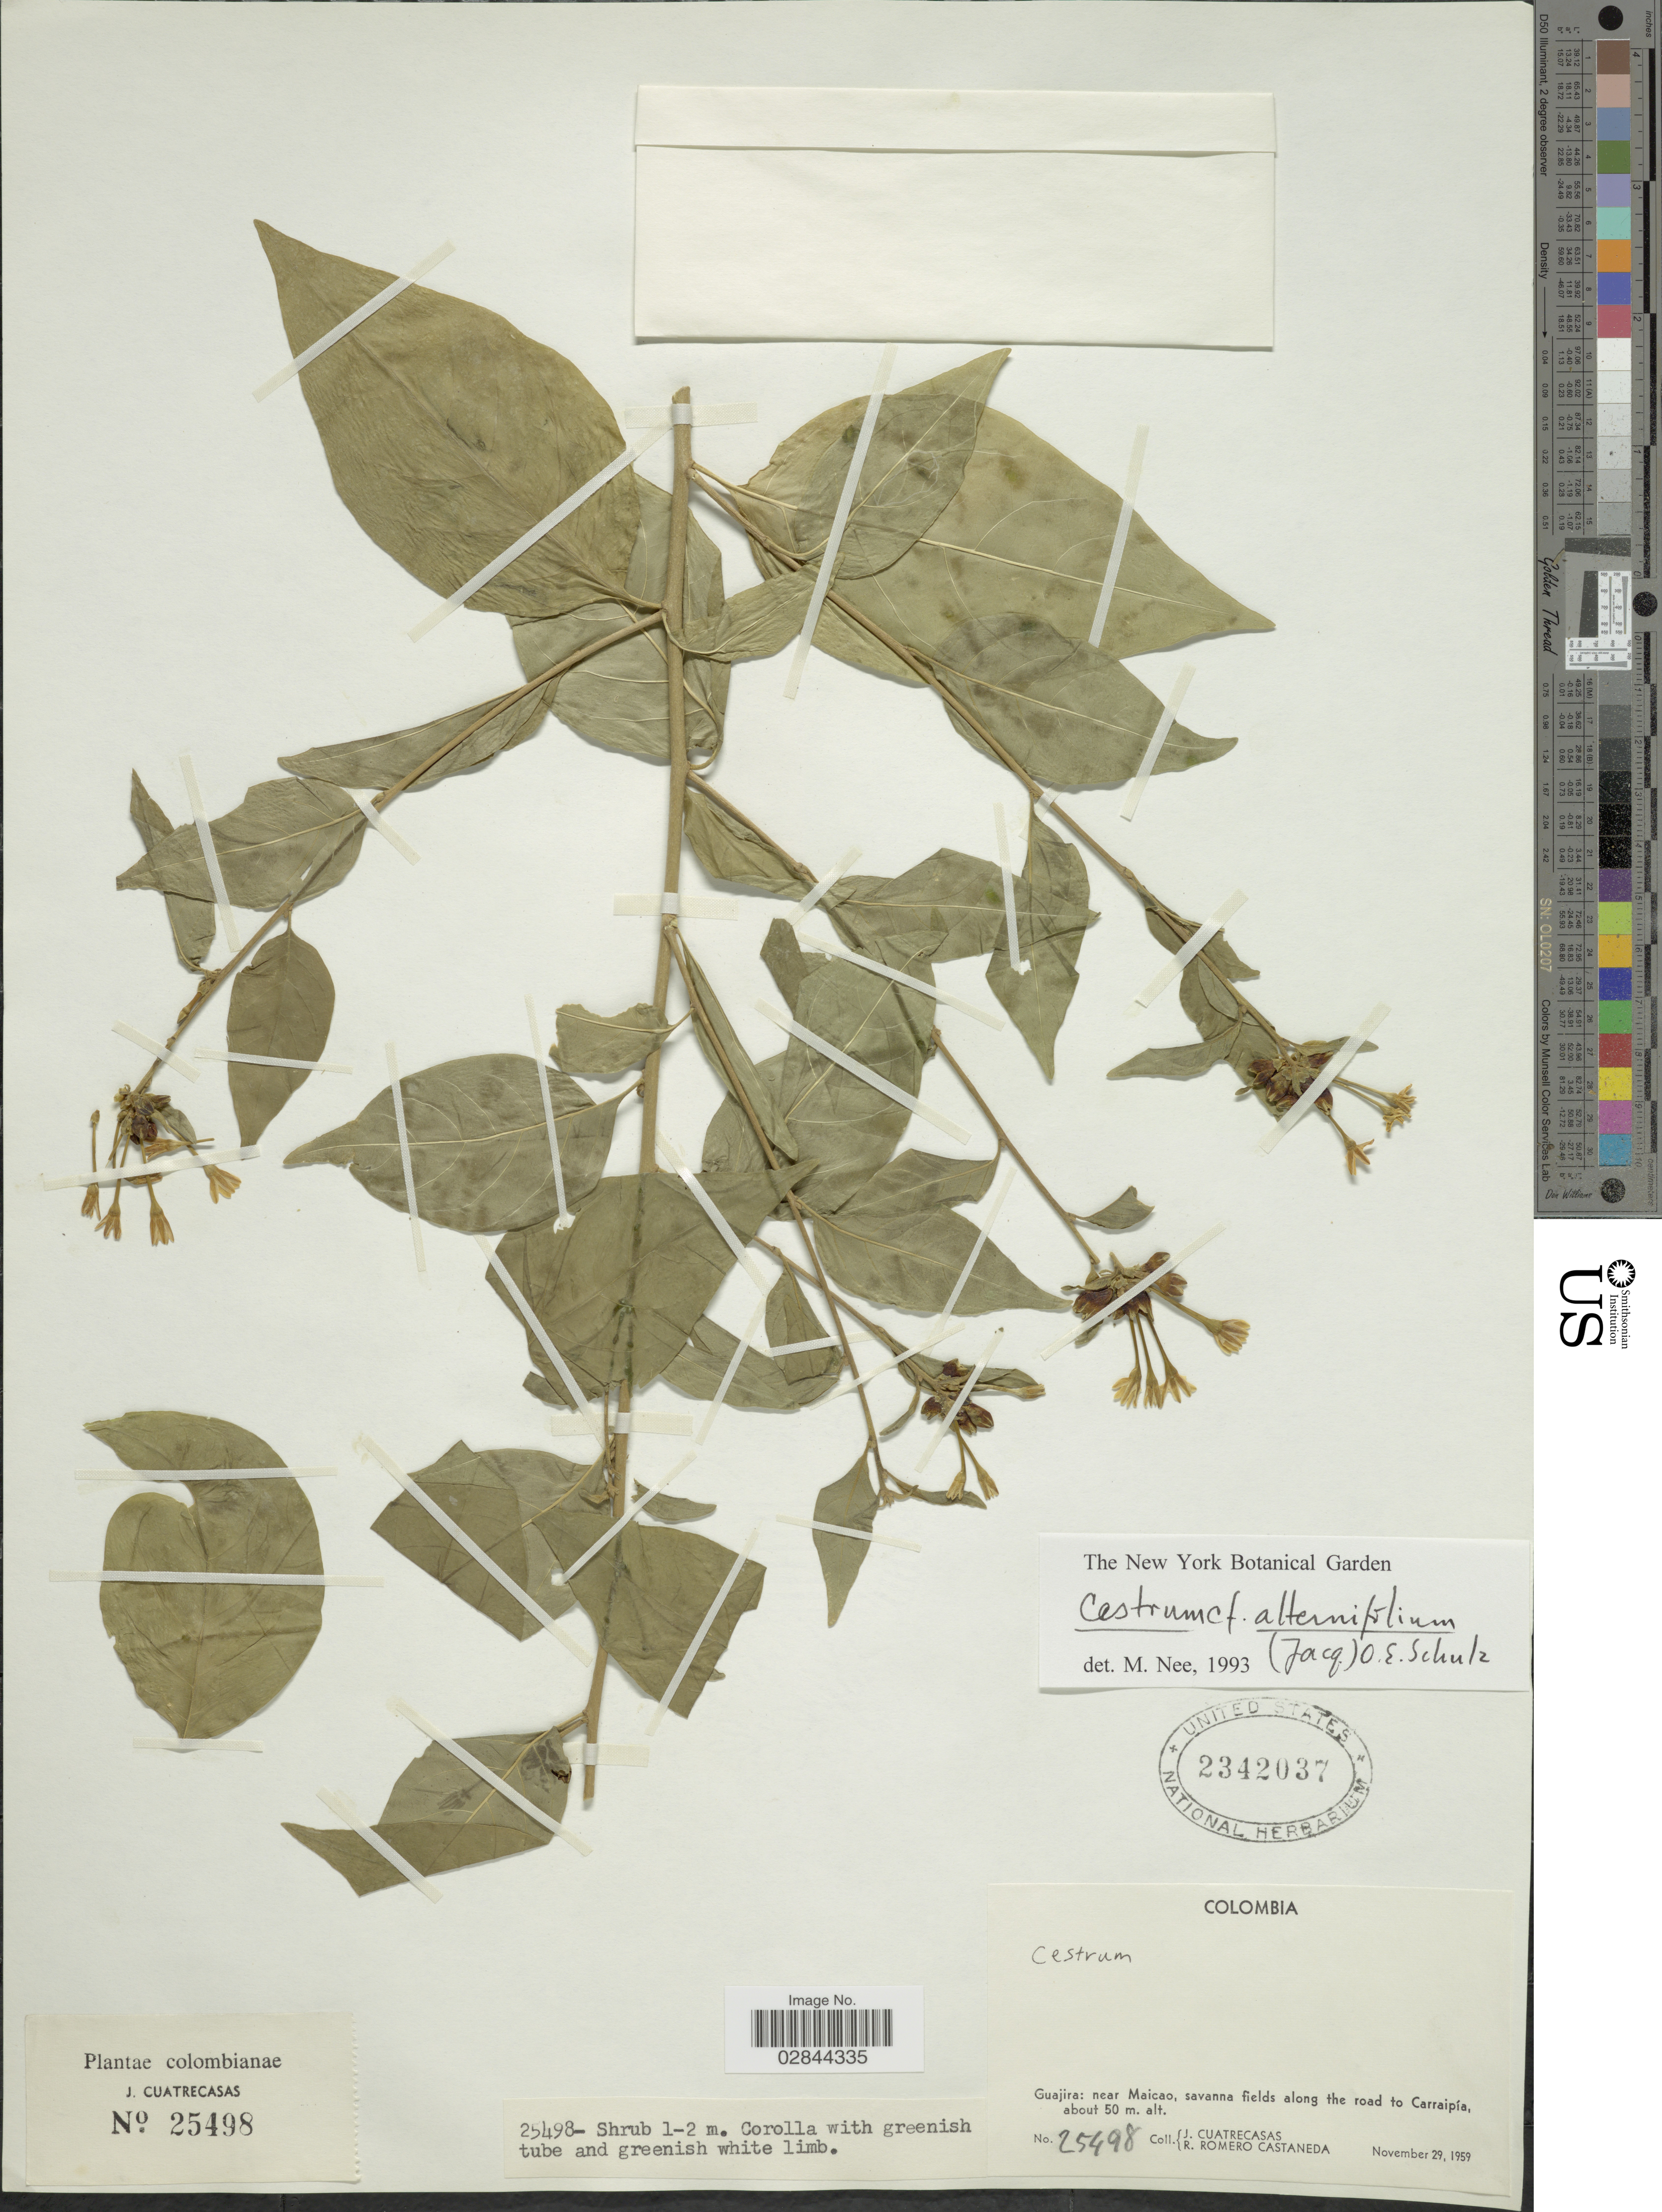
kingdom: Plantae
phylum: Tracheophyta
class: Magnoliopsida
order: Solanales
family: Solanaceae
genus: Cestrum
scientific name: Cestrum alternifolium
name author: (Jacq.) O.E. Schulz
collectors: J. Cuatrecasas & R. Romero Castañeda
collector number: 25498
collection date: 1959-11-29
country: Colombia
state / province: La Guajira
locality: Guajira: near Maicao, savanna fields along the road to Carraipía.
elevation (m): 50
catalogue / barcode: US 2342037